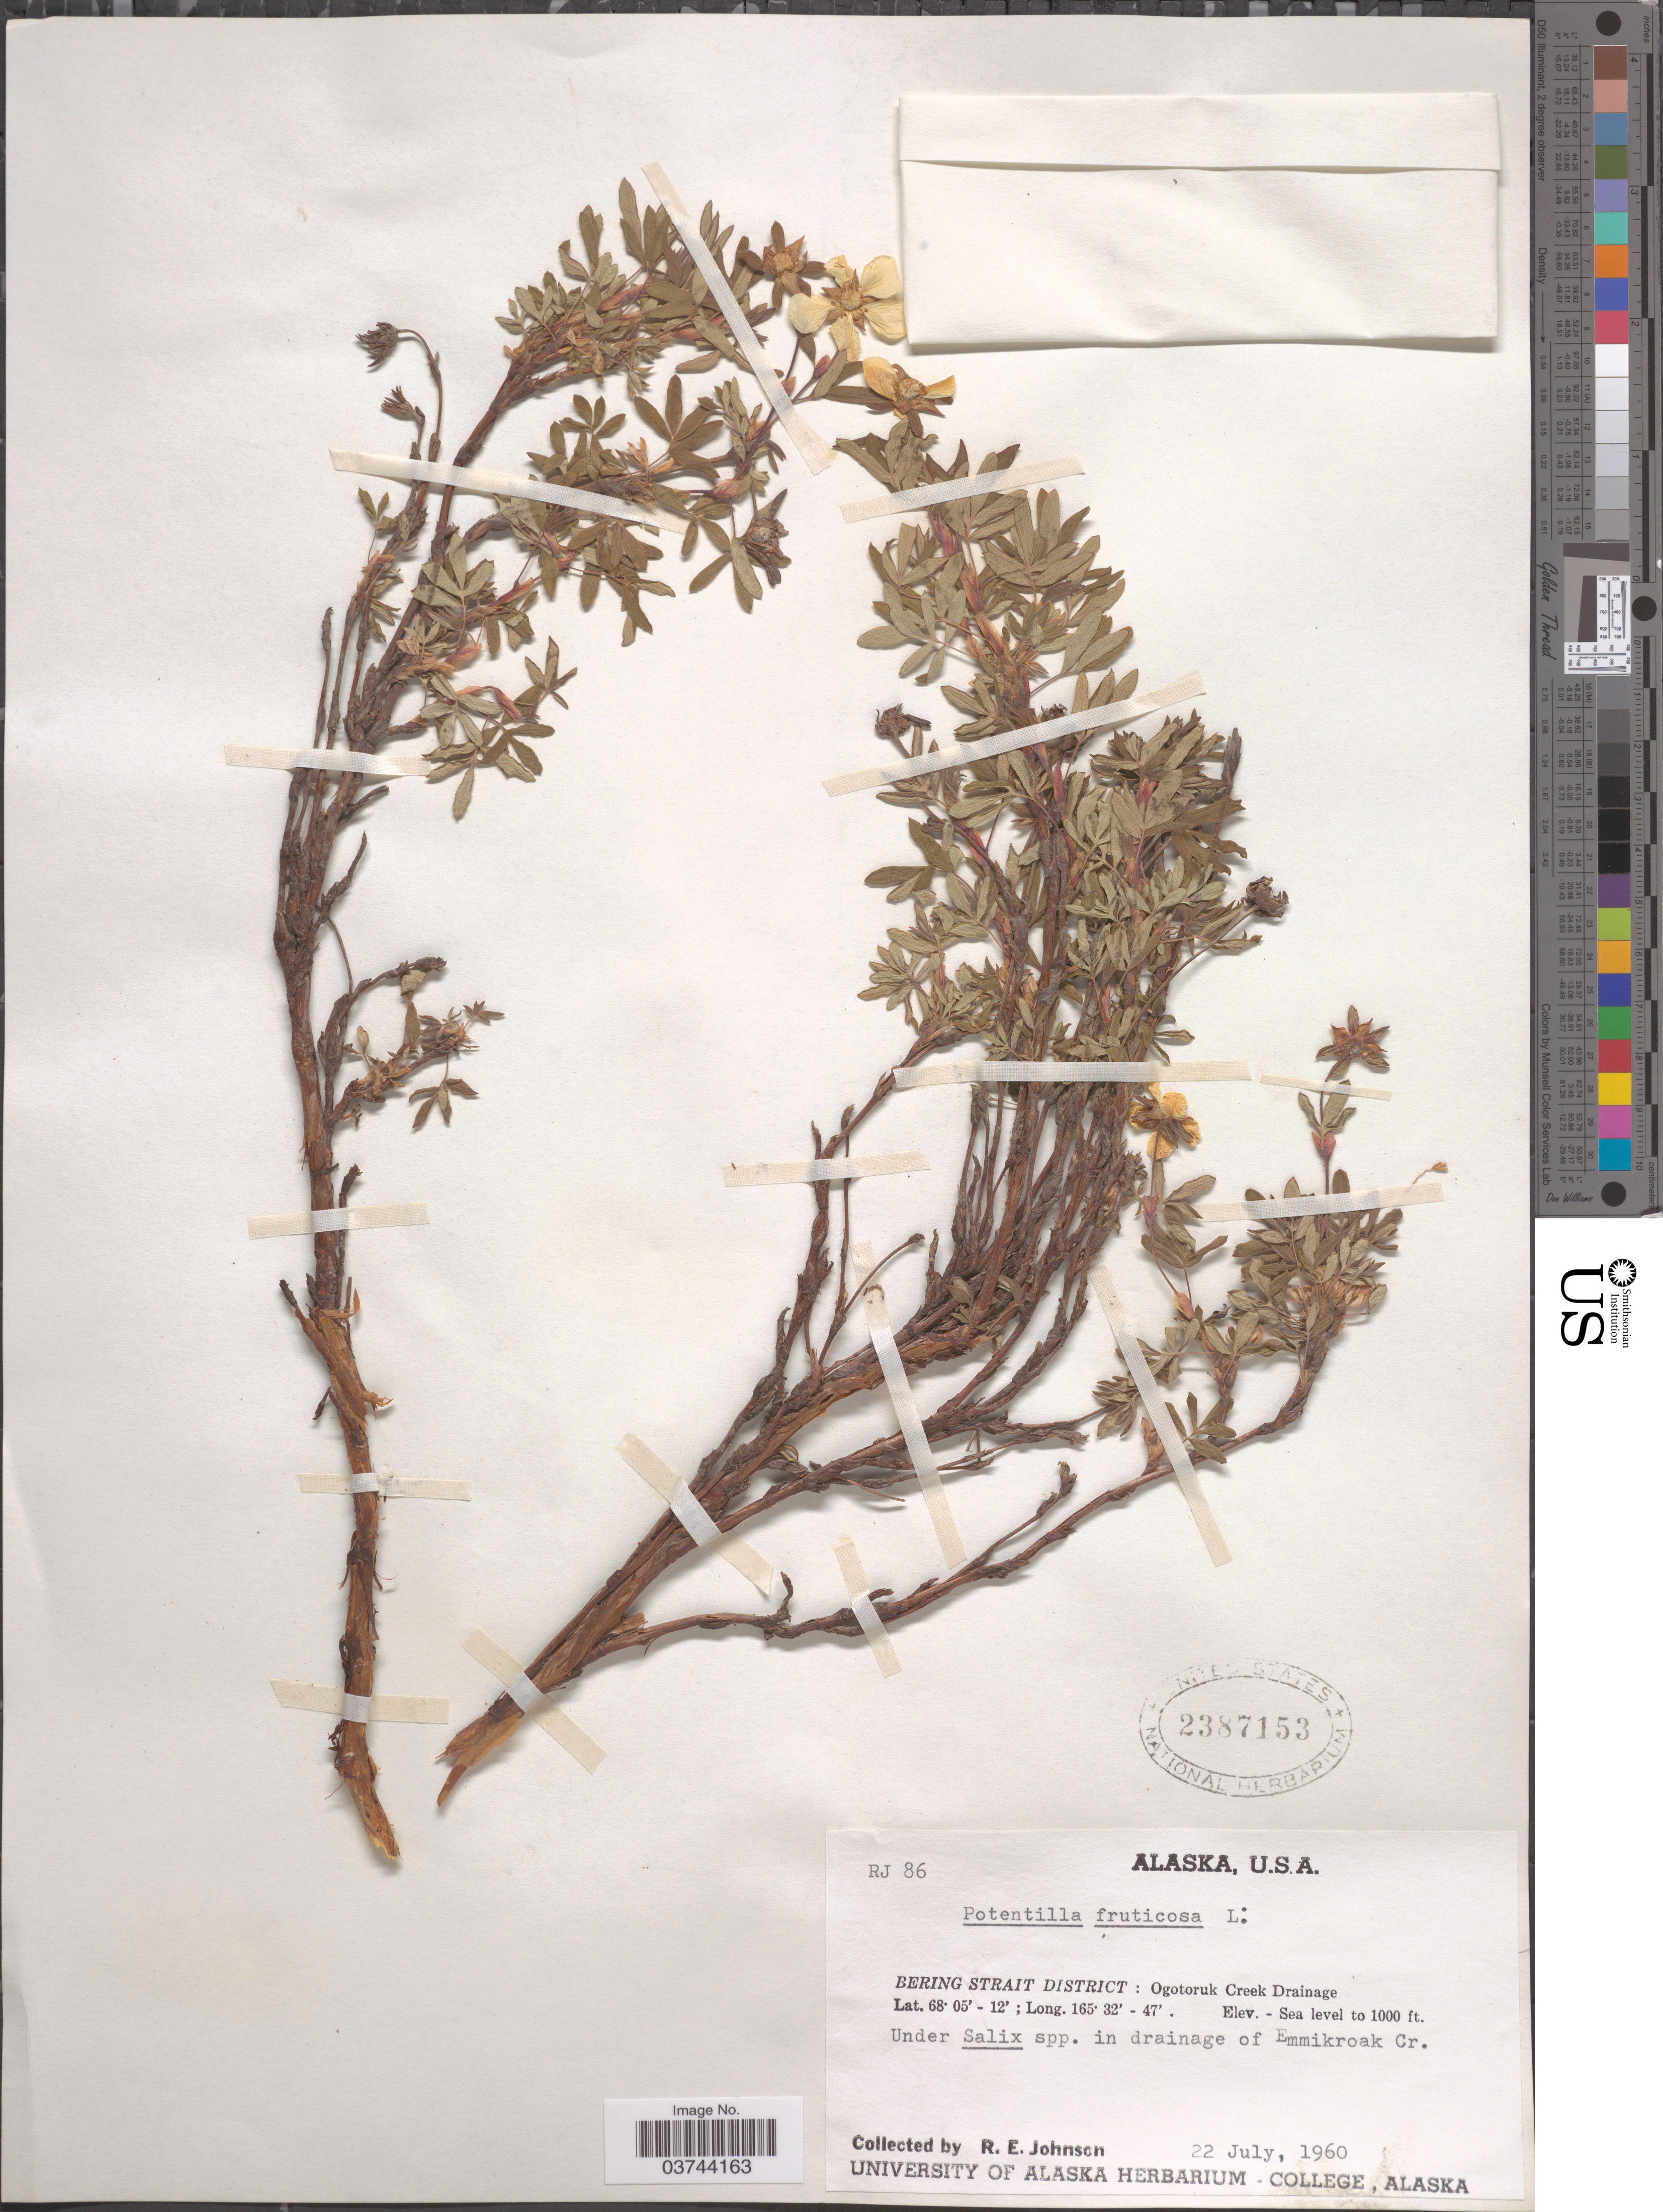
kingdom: Plantae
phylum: Tracheophyta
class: Magnoliopsida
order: Rosales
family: Rosaceae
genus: Dasiphora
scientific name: Dasiphora fruticosa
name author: (L.) Rydb.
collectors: R. Johnson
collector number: RJ86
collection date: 1960-07-22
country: United States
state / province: Alaska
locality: Bering Strait District: ogotoruk Creek Drainage. In drainage of Emmikroak Cr.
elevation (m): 0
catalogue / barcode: US 2387153